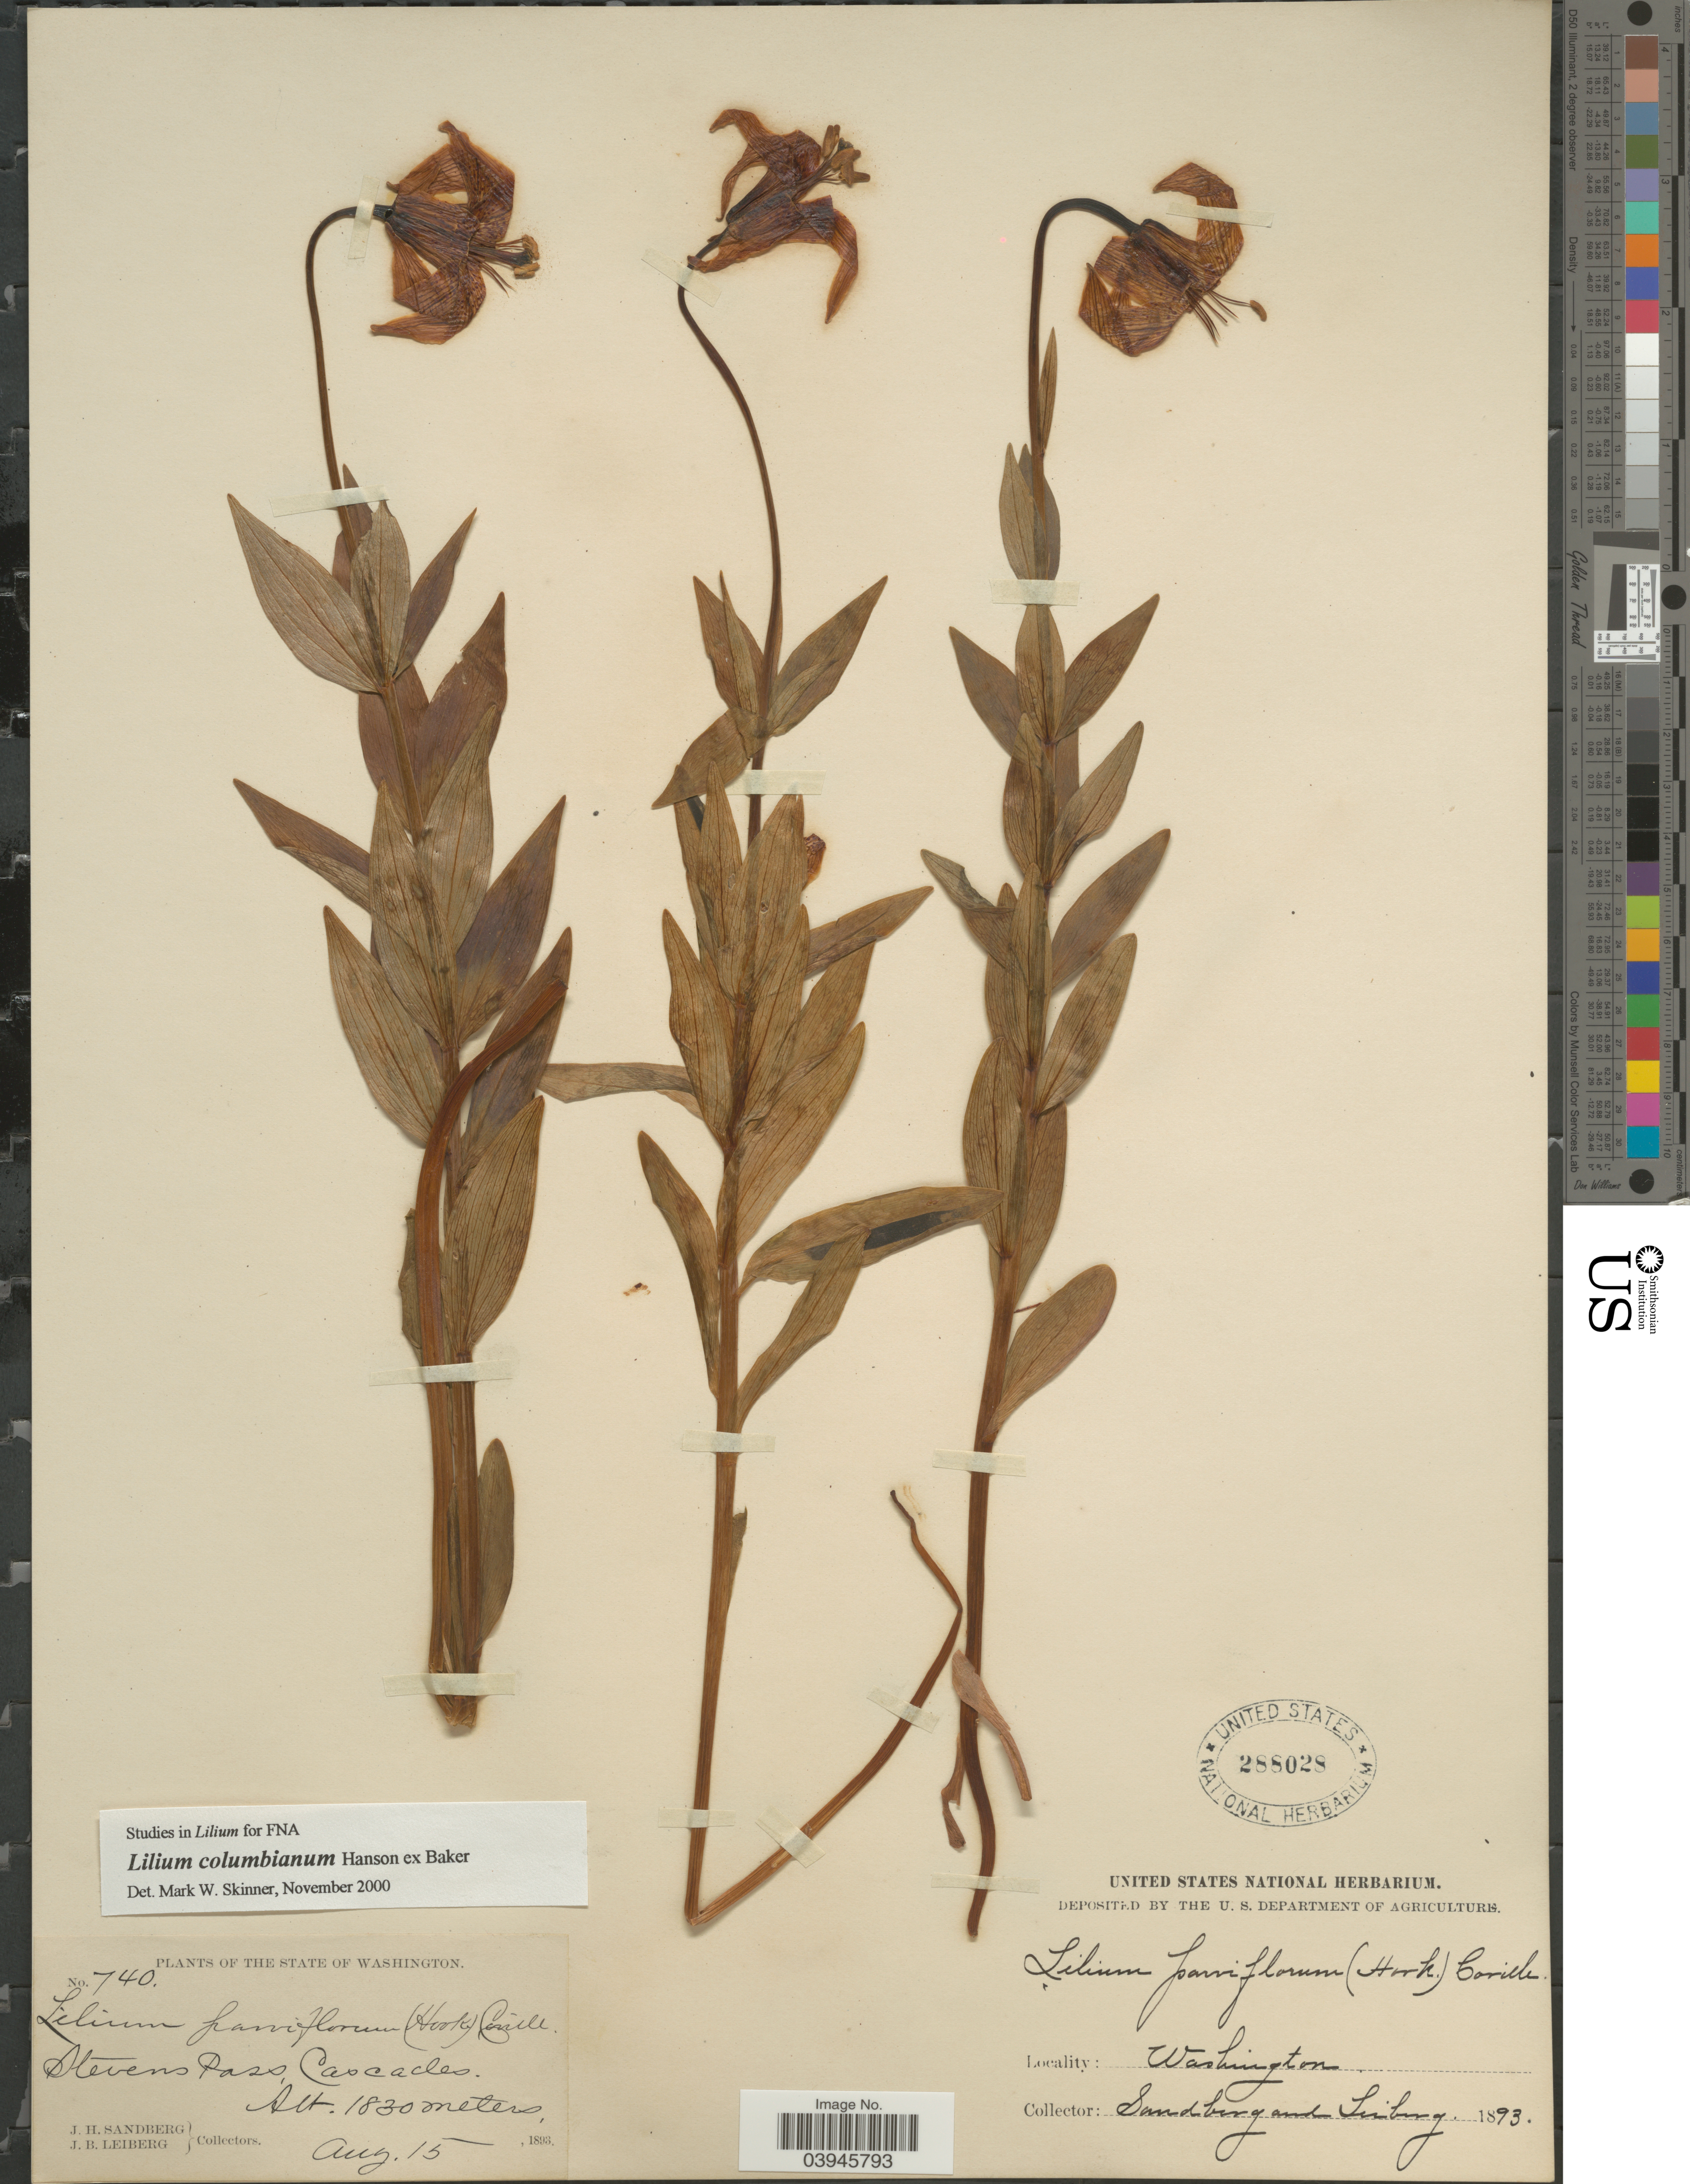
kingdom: Plantae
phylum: Tracheophyta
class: Liliopsida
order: Liliales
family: Liliaceae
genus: Lilium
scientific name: Lilium columbianum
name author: Leichtlin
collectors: J. H. Sandberg & J. B. Leiberg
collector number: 740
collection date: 1893-08-15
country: United States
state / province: Washington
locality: Stevens Pass, Cascades.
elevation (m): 1830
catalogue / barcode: US 288028